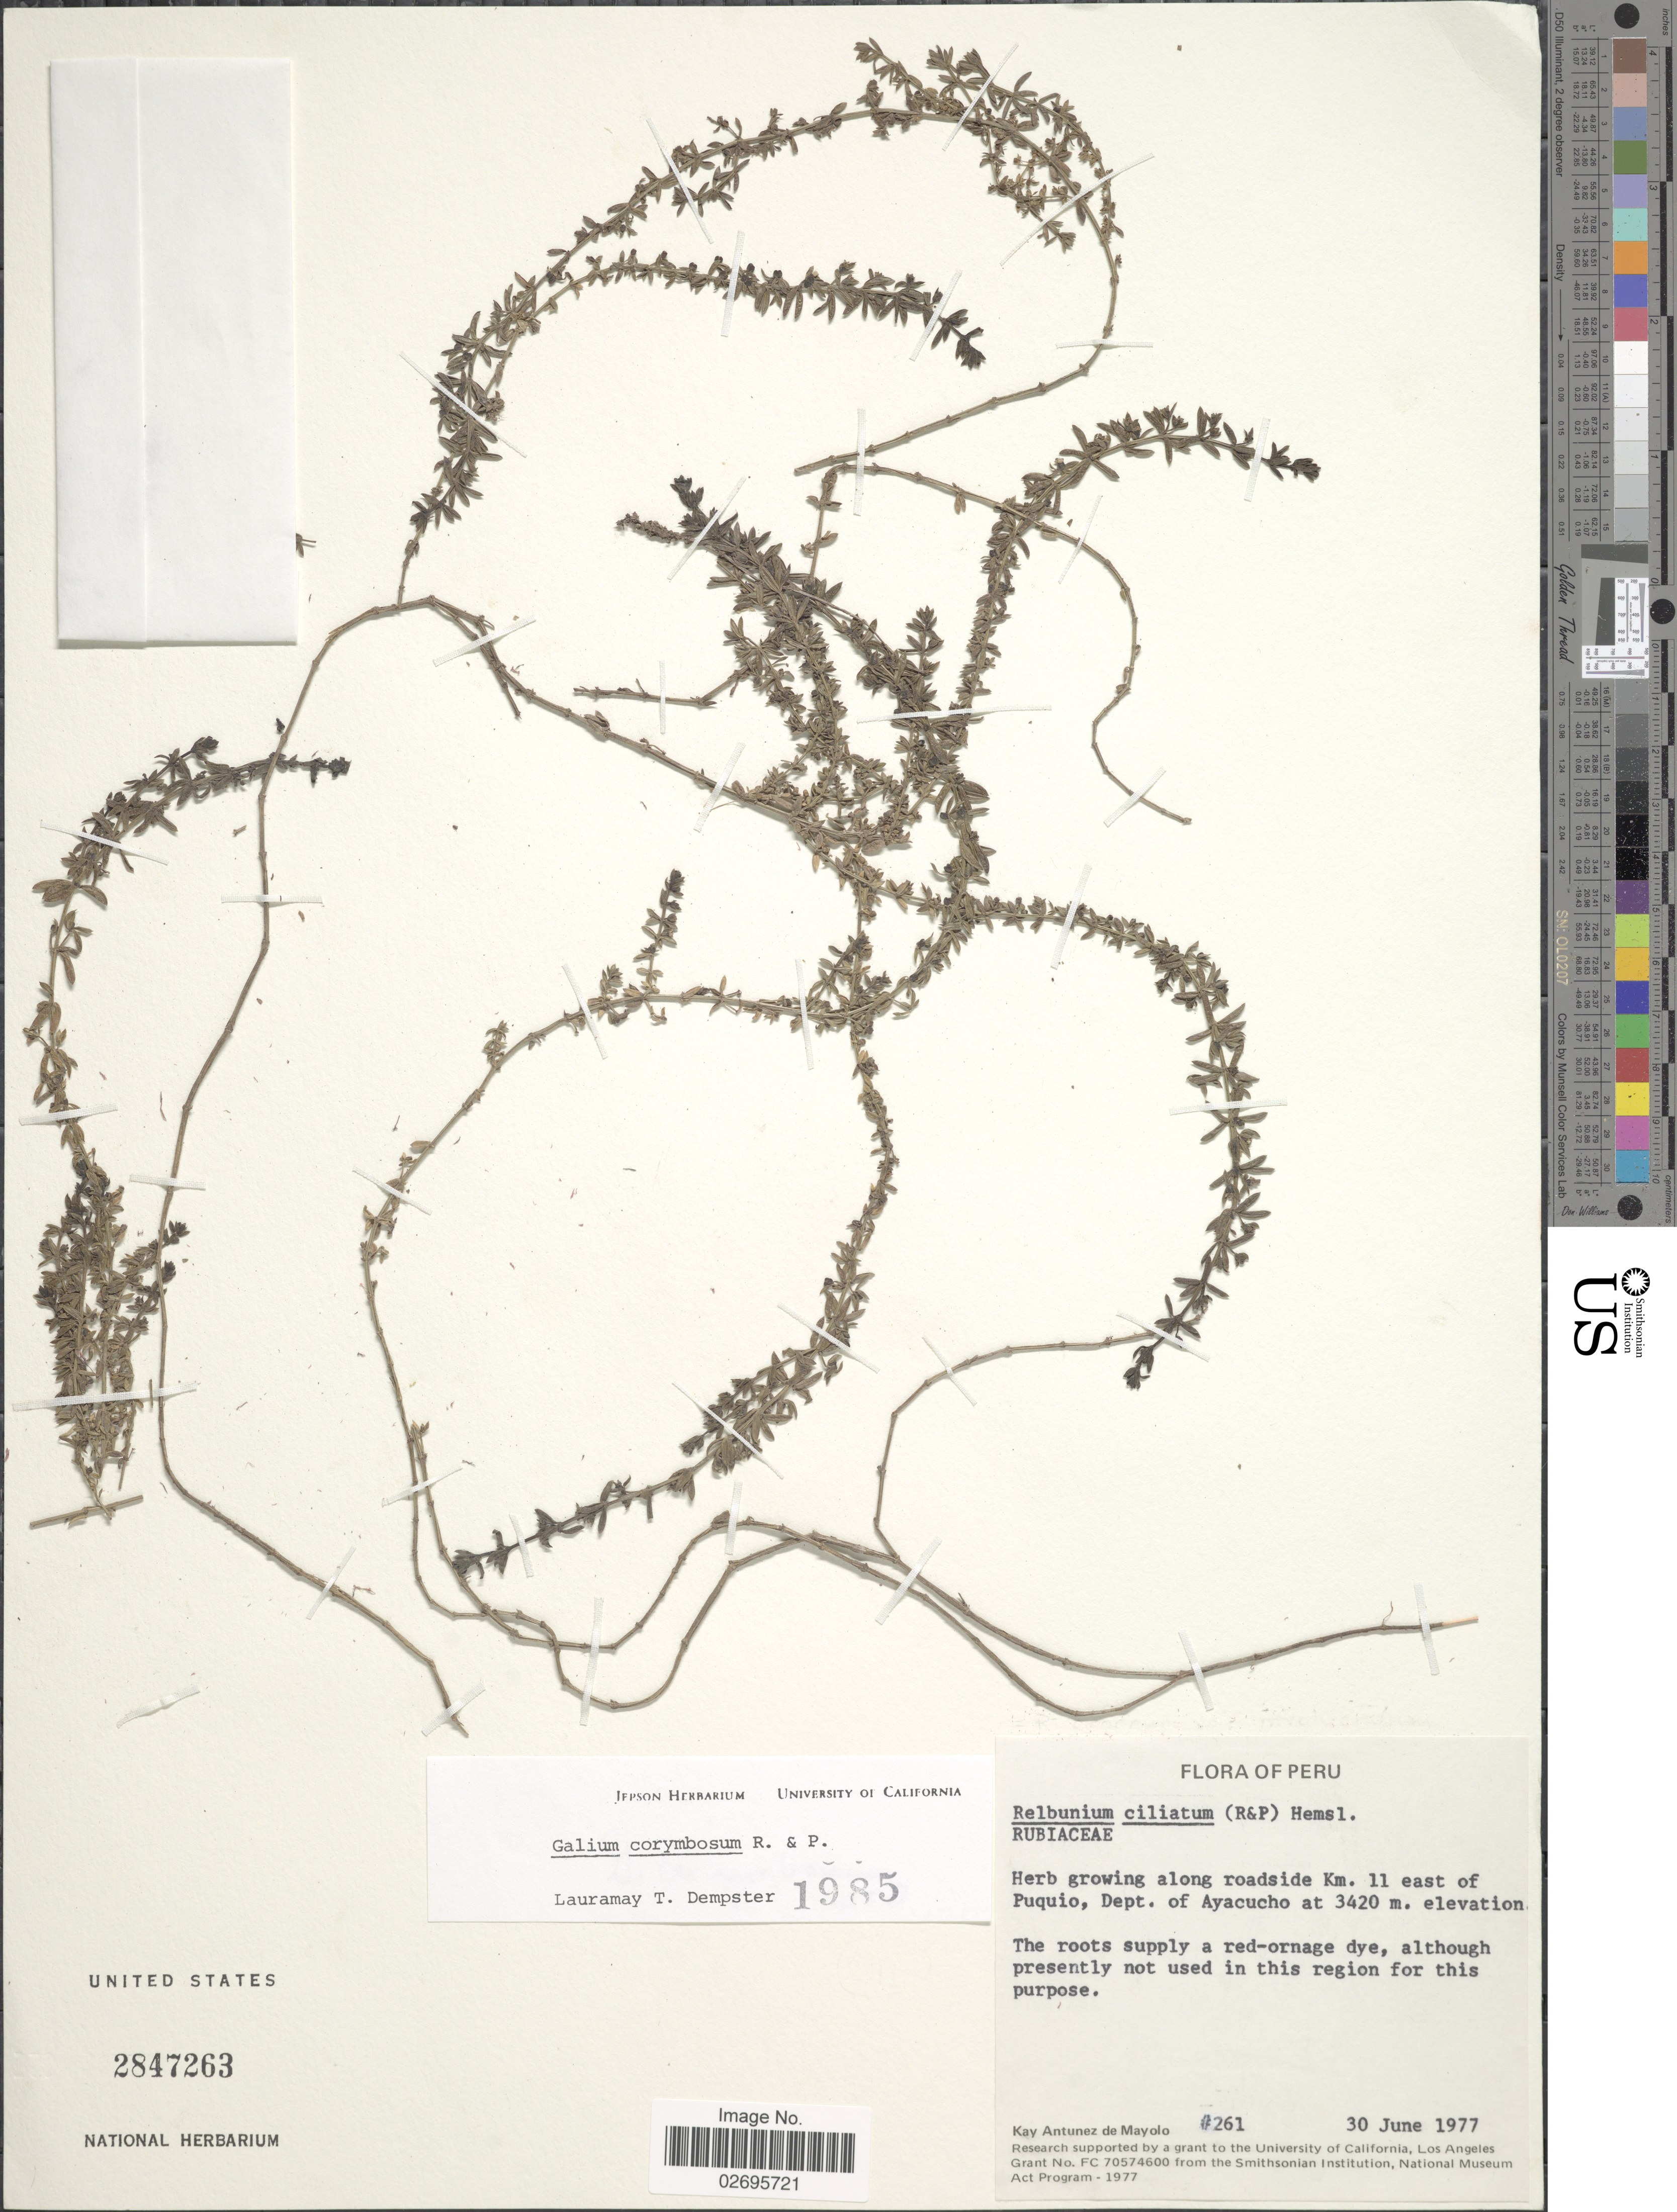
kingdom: Plantae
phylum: Tracheophyta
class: Magnoliopsida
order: Gentianales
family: Rubiaceae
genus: Galium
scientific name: Galium corymbosum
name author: Ruiz & Pav.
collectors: K. Antunez de Mayolo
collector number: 261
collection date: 1977-06-30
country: Peru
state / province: Ayacucho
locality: Along roadside Km. 11 east of Puquio, Dept. of Ayacucho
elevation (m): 3420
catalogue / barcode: US 2847263